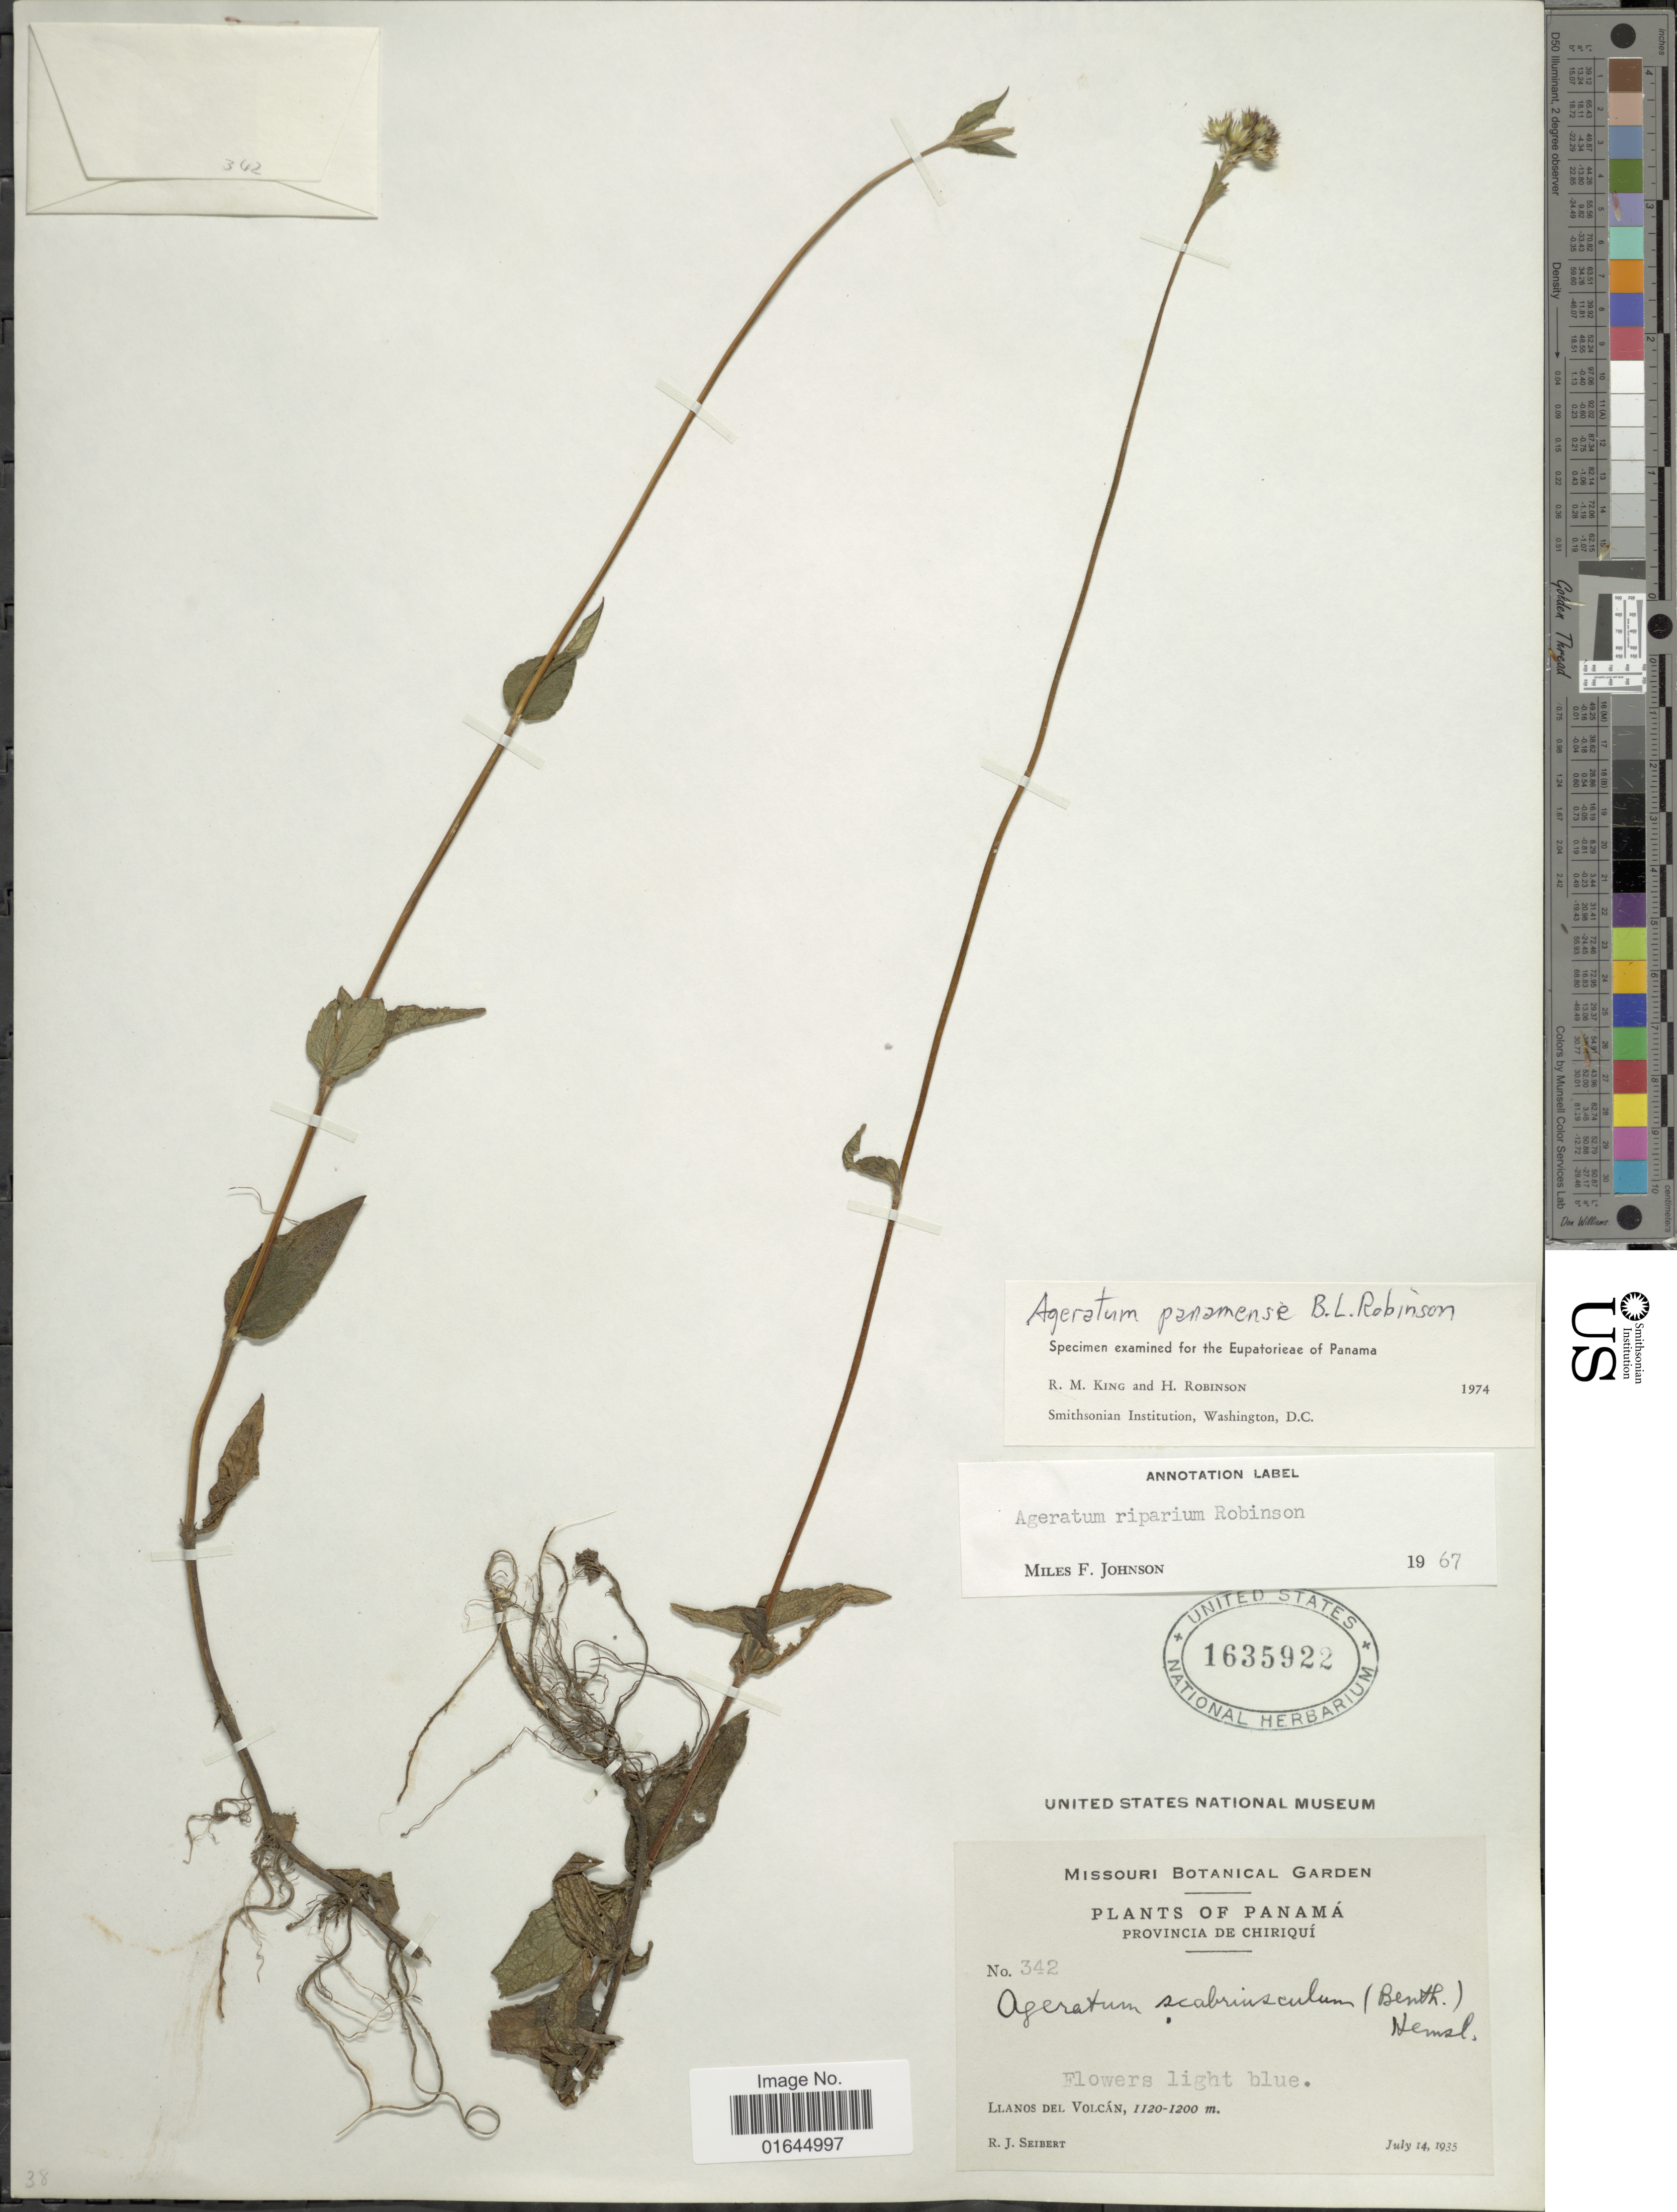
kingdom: Plantae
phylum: Tracheophyta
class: Magnoliopsida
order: Asterales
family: Asteraceae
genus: Ageratum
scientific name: Ageratum panamense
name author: B.L. Rob.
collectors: R. J. Seibert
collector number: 342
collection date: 1935-07-14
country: Panama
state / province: Chiriqui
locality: Llanos del Volcán.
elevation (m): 1120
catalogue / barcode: US 1635922